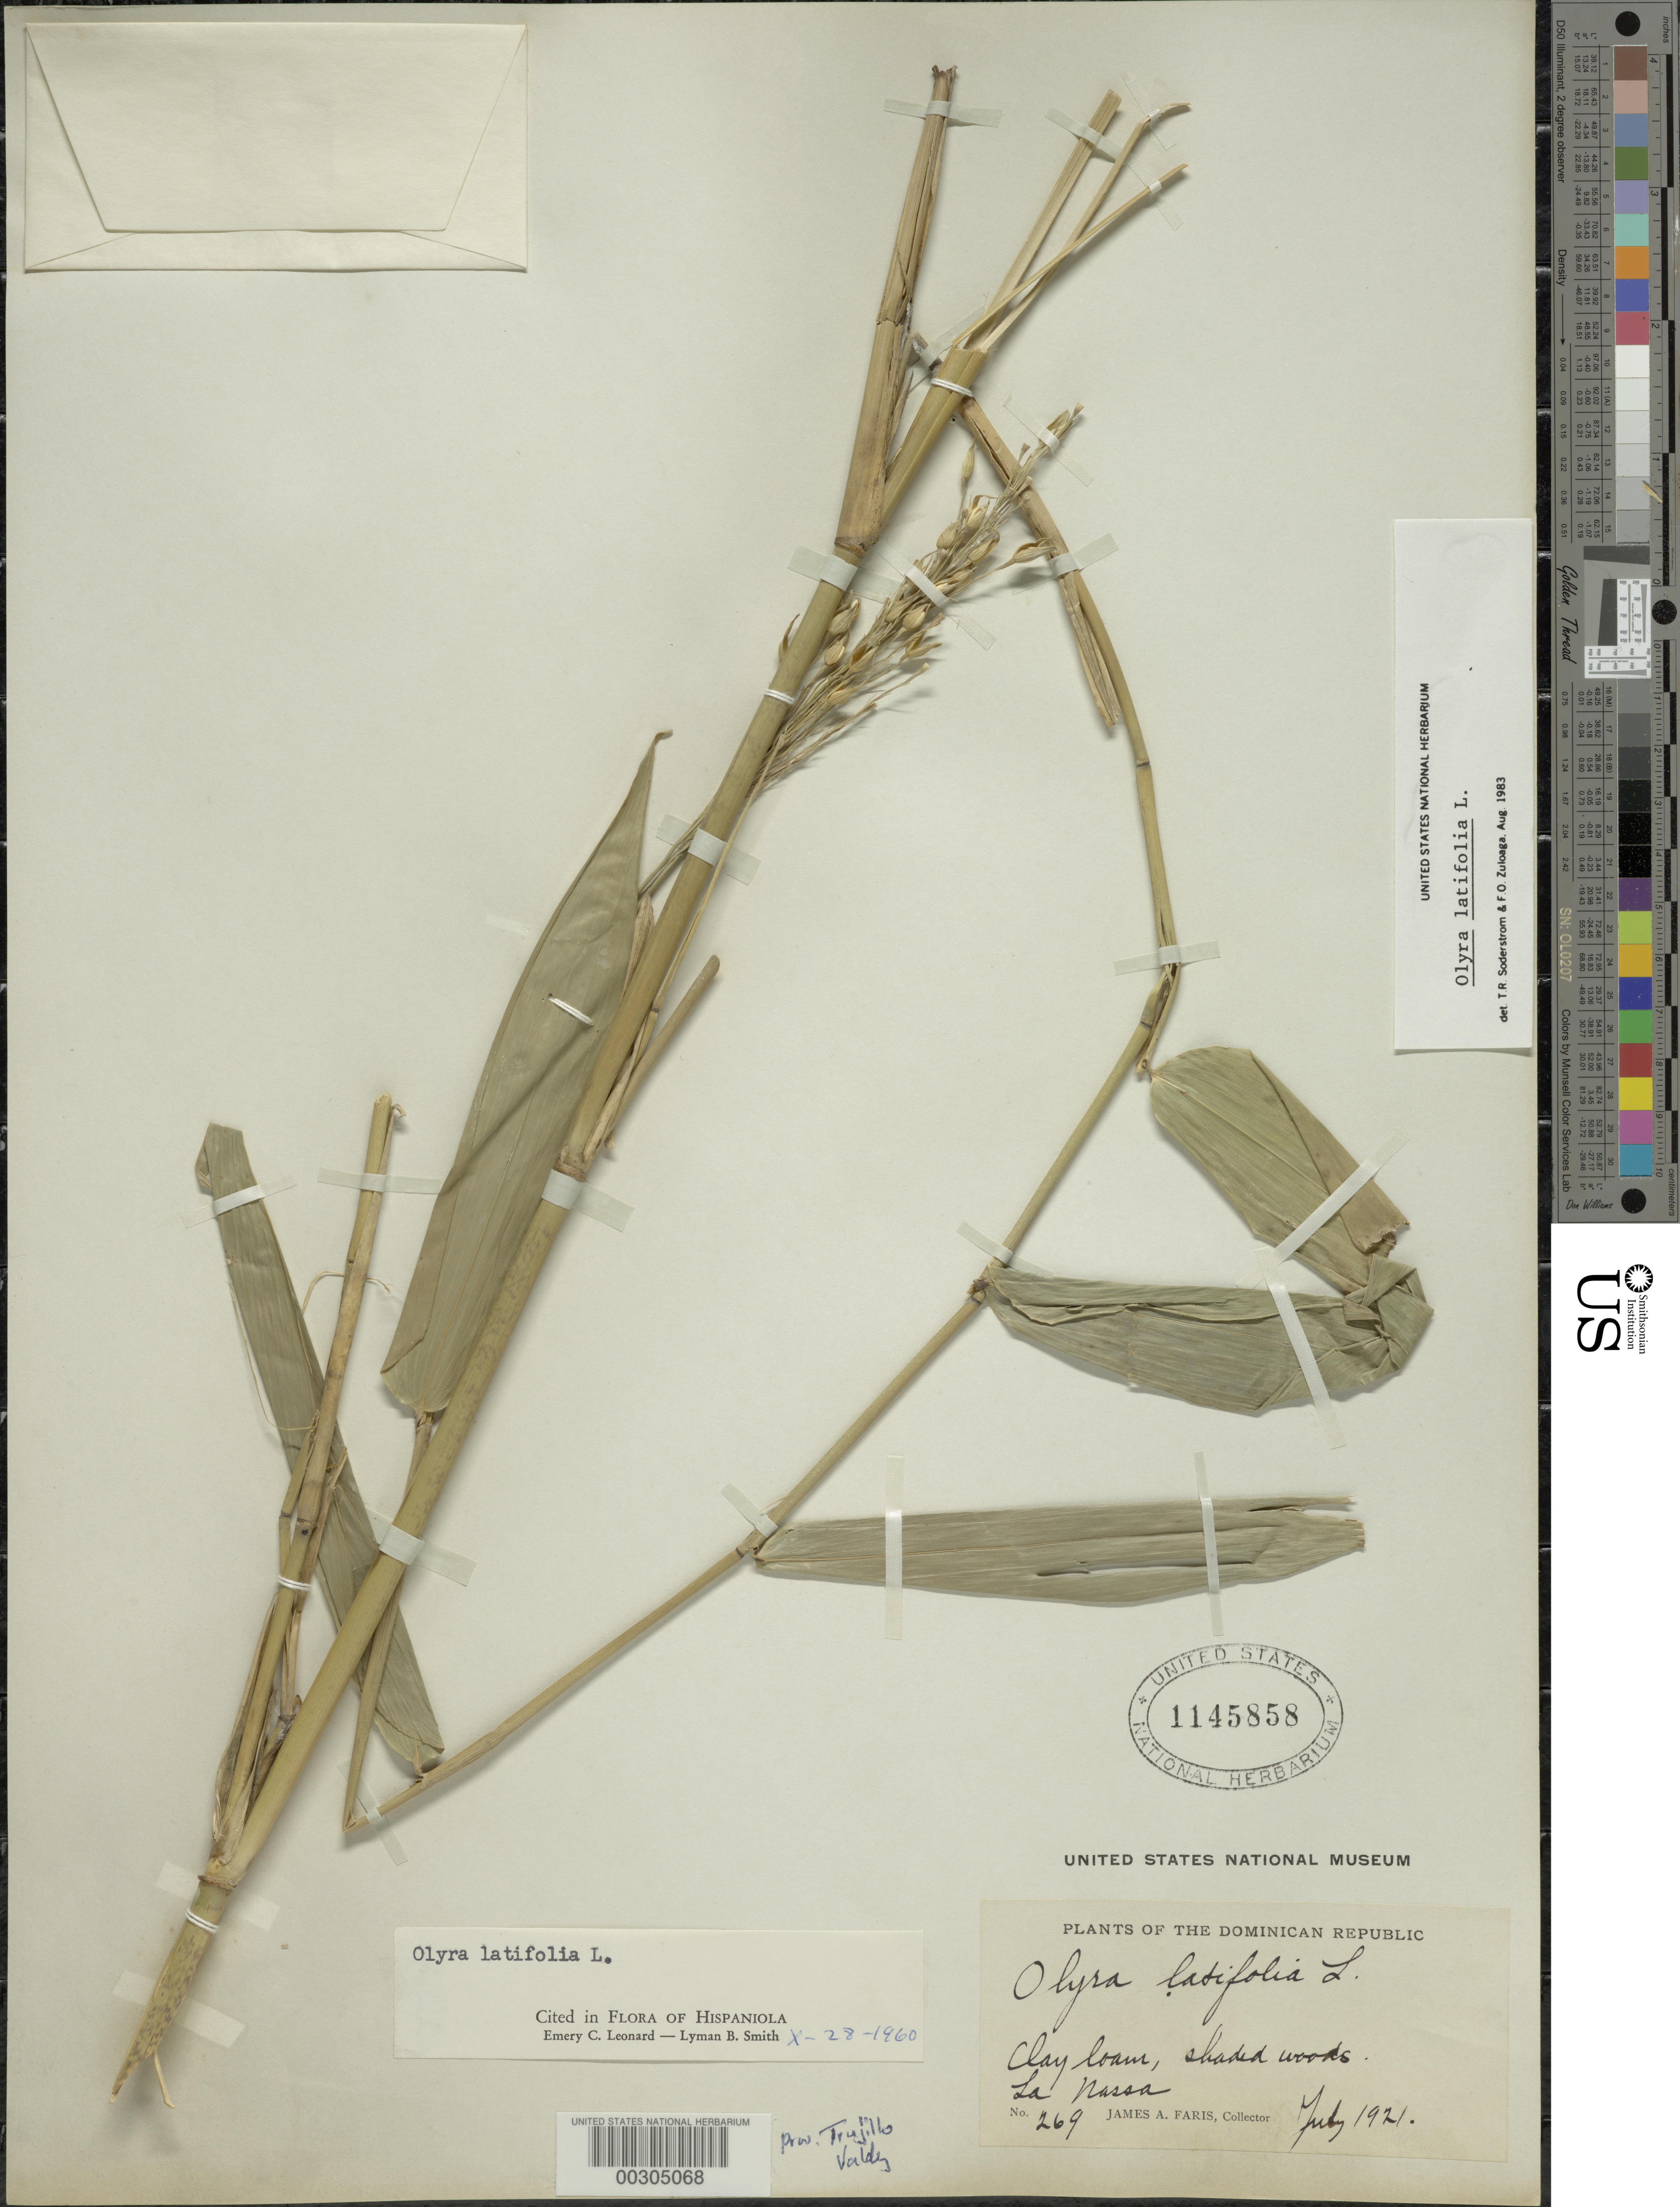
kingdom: Plantae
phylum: Tracheophyta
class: Liliopsida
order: Poales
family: Poaceae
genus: Olyra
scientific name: Olyra latifolia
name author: L.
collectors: J. Faris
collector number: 269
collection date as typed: Jul 1921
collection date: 1921-07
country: Dominican Republic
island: Hispaniola Island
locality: La nassa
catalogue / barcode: US 1145858